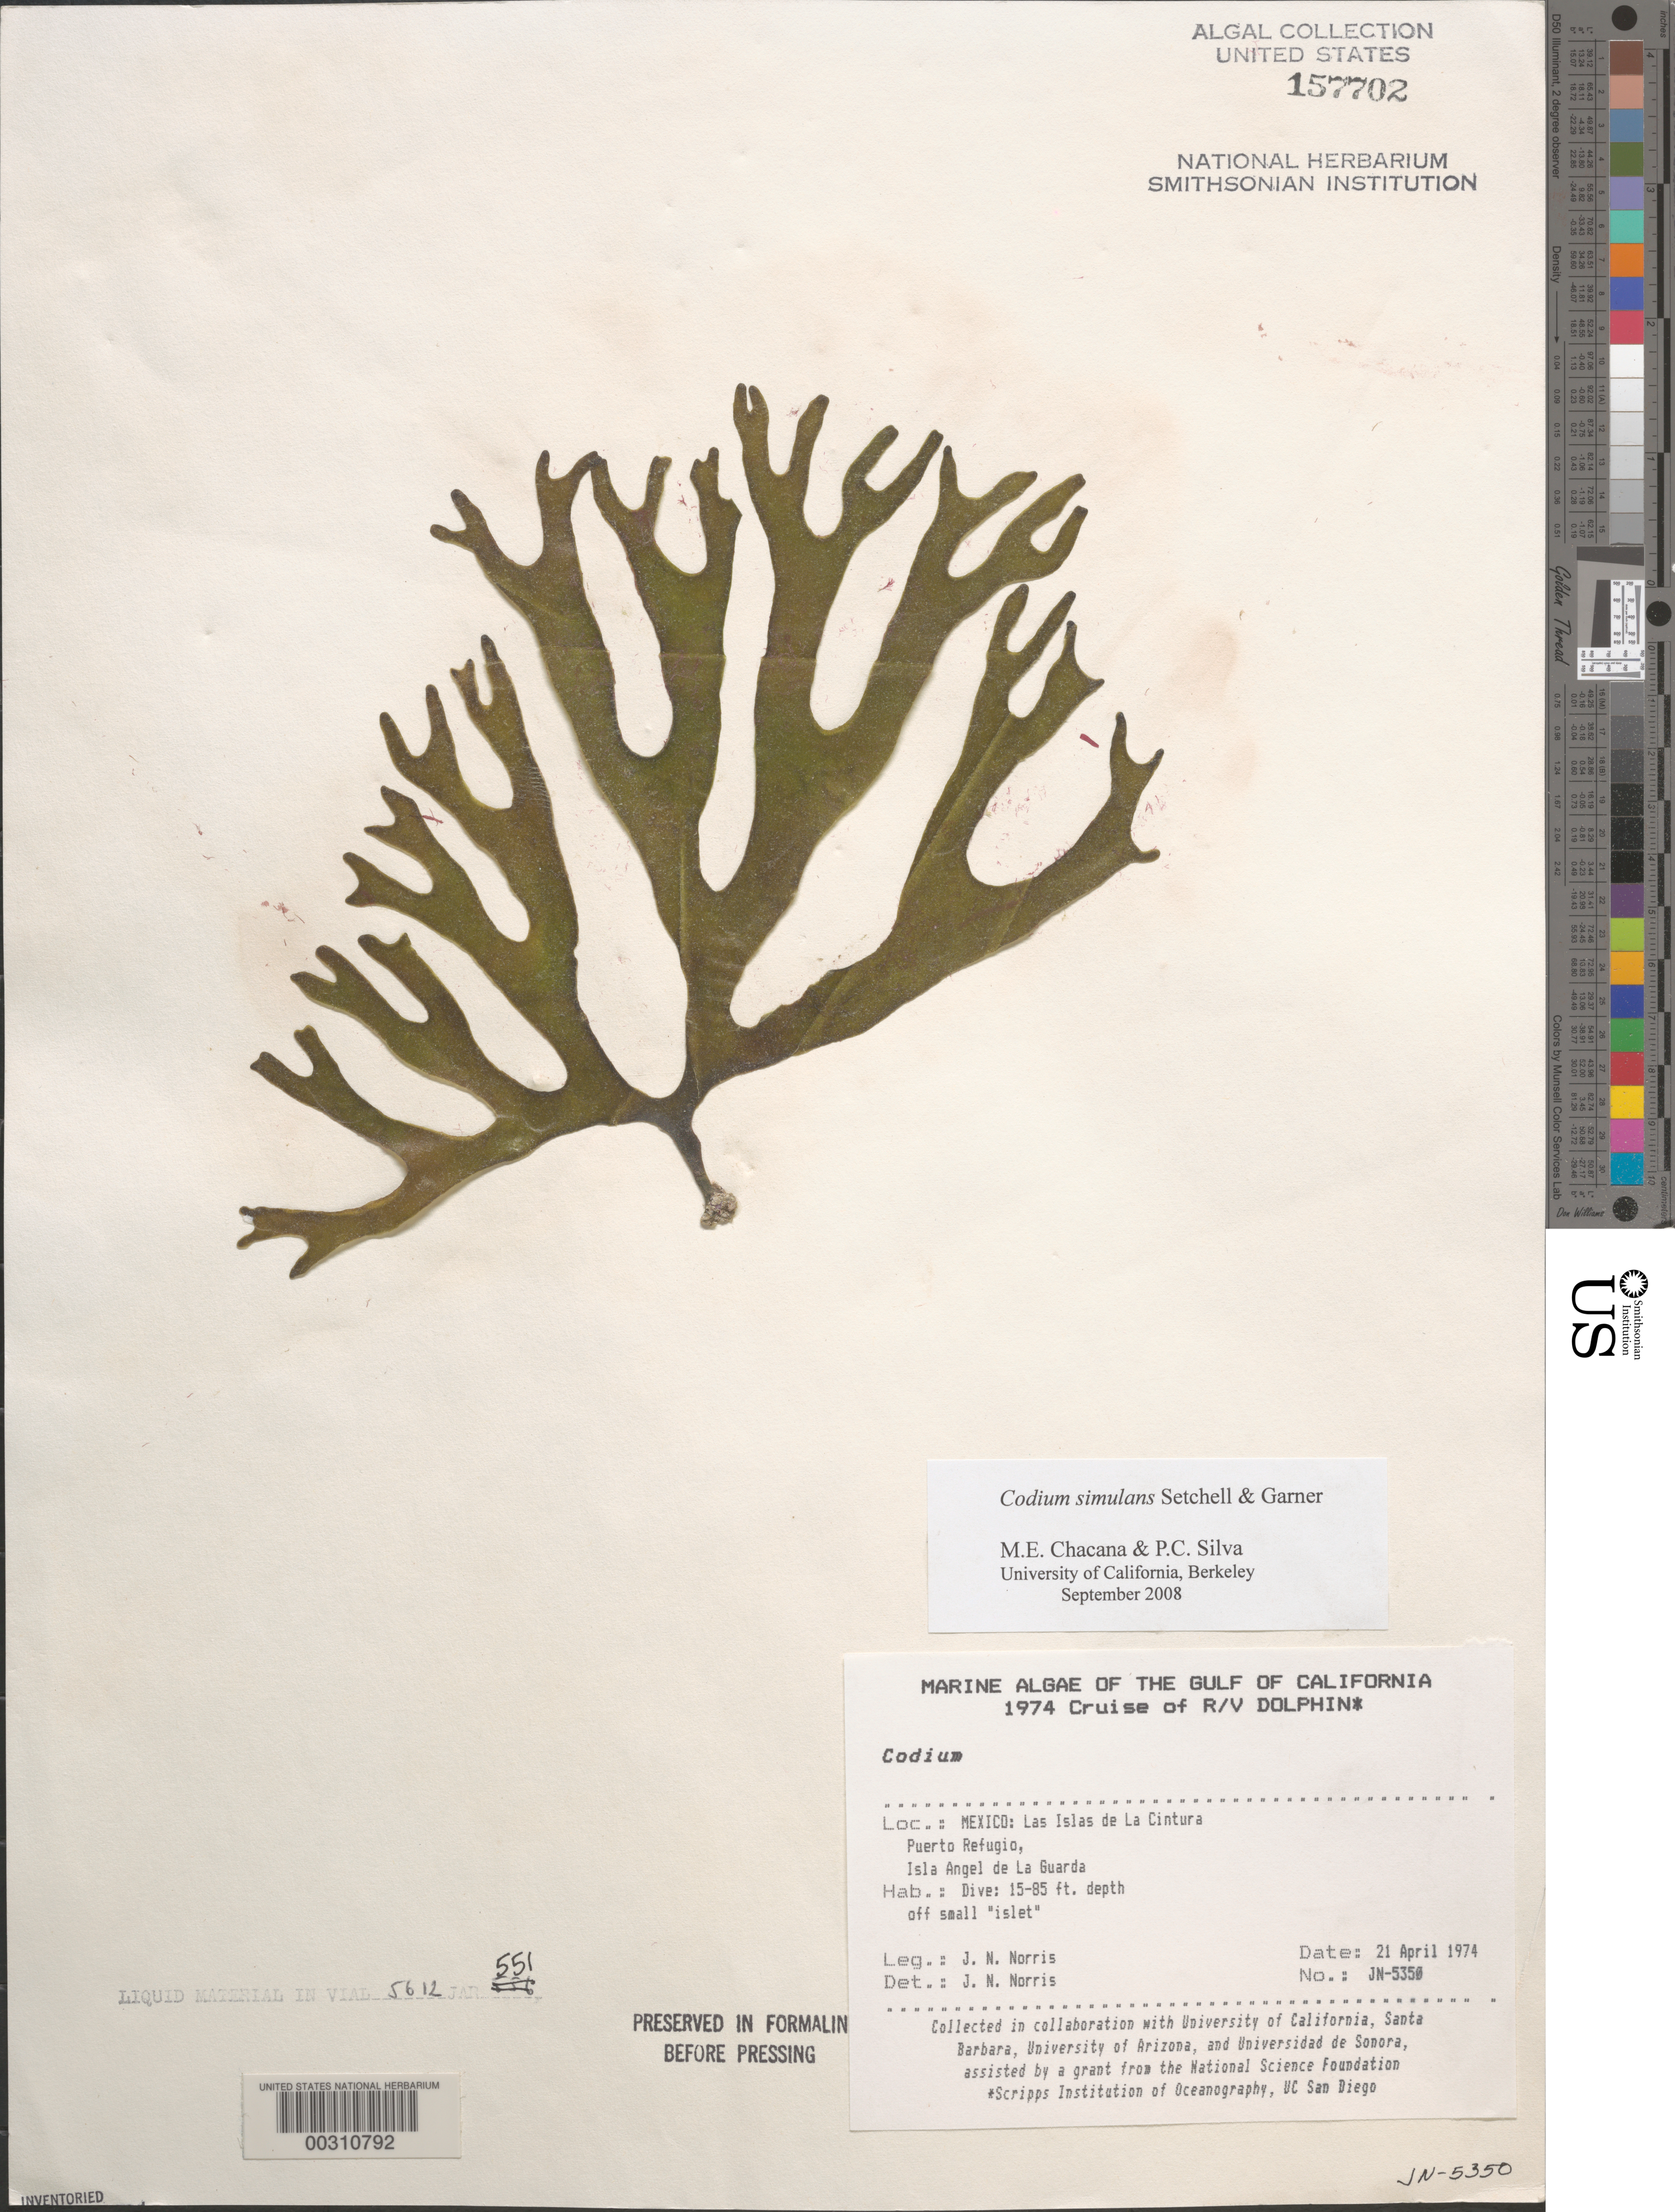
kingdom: Plantae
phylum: Chlorophyta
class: Ulvophyceae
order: Bryopsidales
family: Codiaceae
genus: Codium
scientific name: Codium simulans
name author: Setch. & N.L. Gardner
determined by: Chacana, M. E.; Silva, P. C.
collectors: J. N. Norris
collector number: JN-5350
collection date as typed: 21 Apr 1974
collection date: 1974-04-21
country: Mexico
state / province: Baja California Norte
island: Isla Angel de la Guarda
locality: Puerto Refugio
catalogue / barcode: US 157702